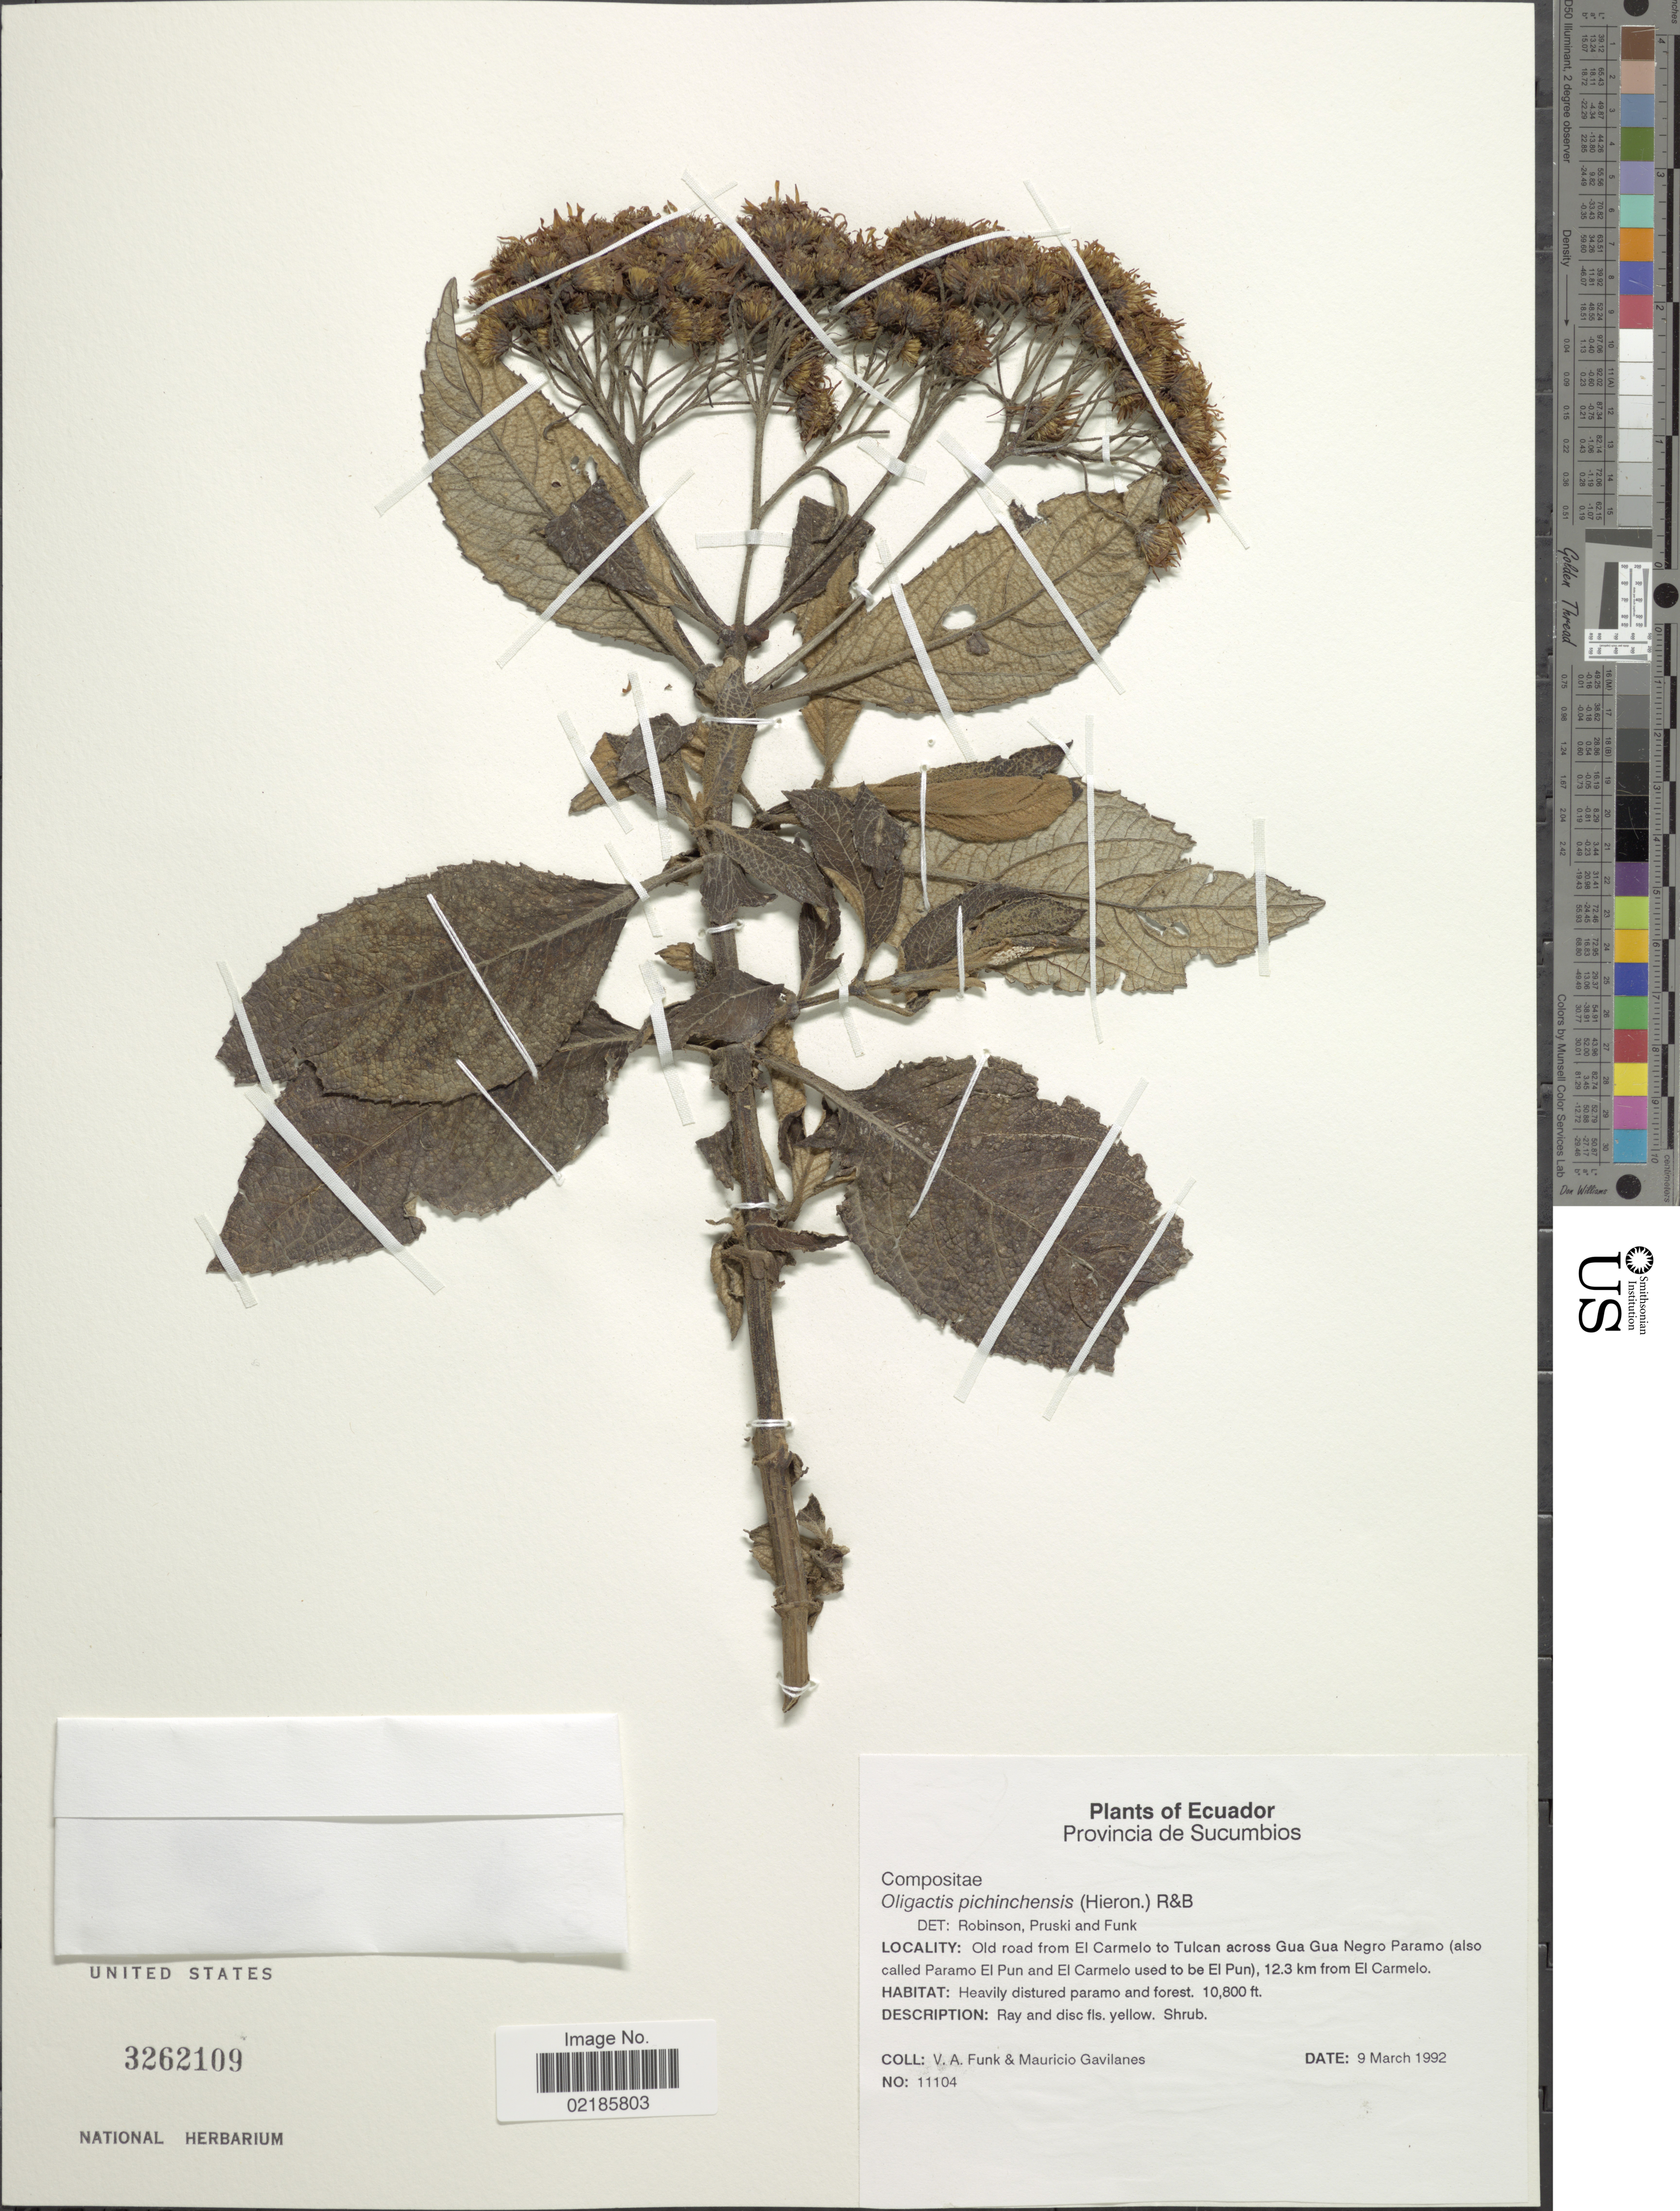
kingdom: Plantae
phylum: Tracheophyta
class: Magnoliopsida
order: Asterales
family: Asteraceae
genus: Sampera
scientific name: Sampera pastoensis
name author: (Cuatrec.) V.A. Funk & H. Rob.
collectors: V. Funk & M. Gavilanes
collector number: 11104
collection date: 1992-03-09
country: Ecuador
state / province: Sucumbíos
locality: Old roam from El Carmelo to Tulcan across Gua Gua Negro Paramo (also called Paramo El Pun and El Carmelo used to be El Pun), 12.3 km from El Carmelo, heavily disturbed paramo and forest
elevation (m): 3292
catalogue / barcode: US 3262109